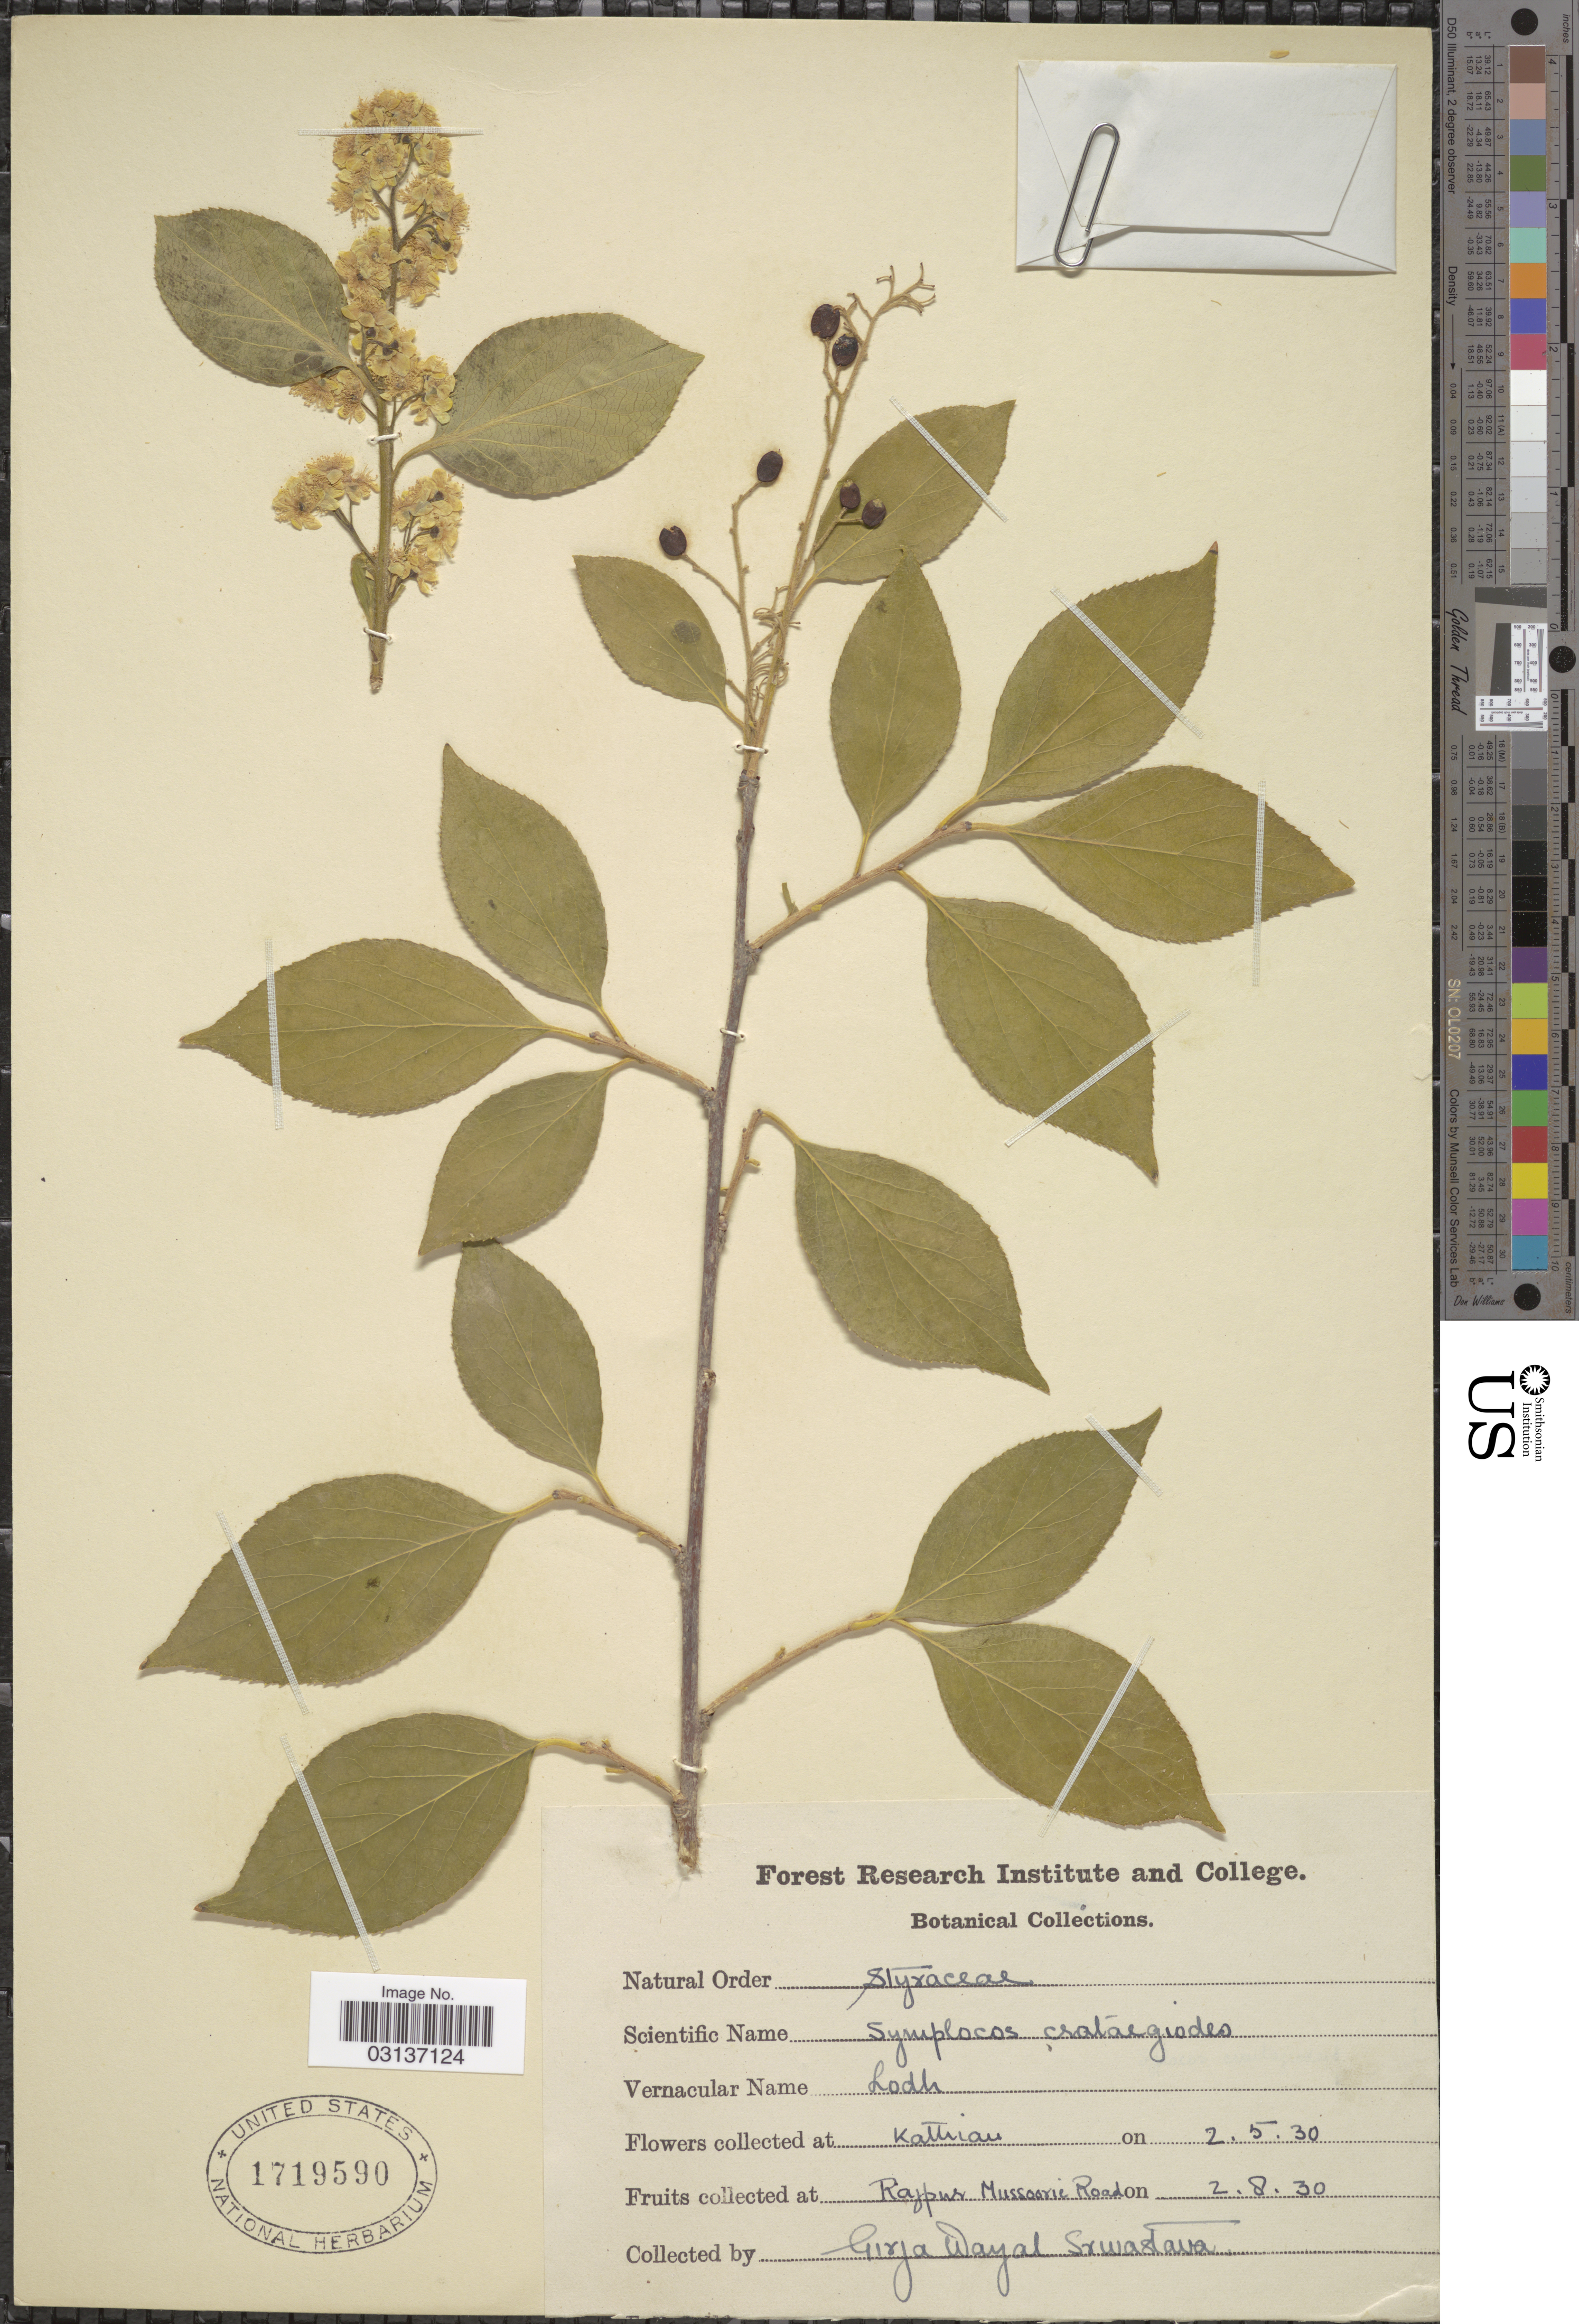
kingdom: Plantae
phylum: Tracheophyta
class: Magnoliopsida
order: Ericales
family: Symplocaceae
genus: Symplocos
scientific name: Symplocos paniculata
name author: Miq.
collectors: G. Srivastava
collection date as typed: Transcribed d/m/y: 2/5/30 to 2/8/30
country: India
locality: Rajpur Mussoorie Road.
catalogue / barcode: US 1719590